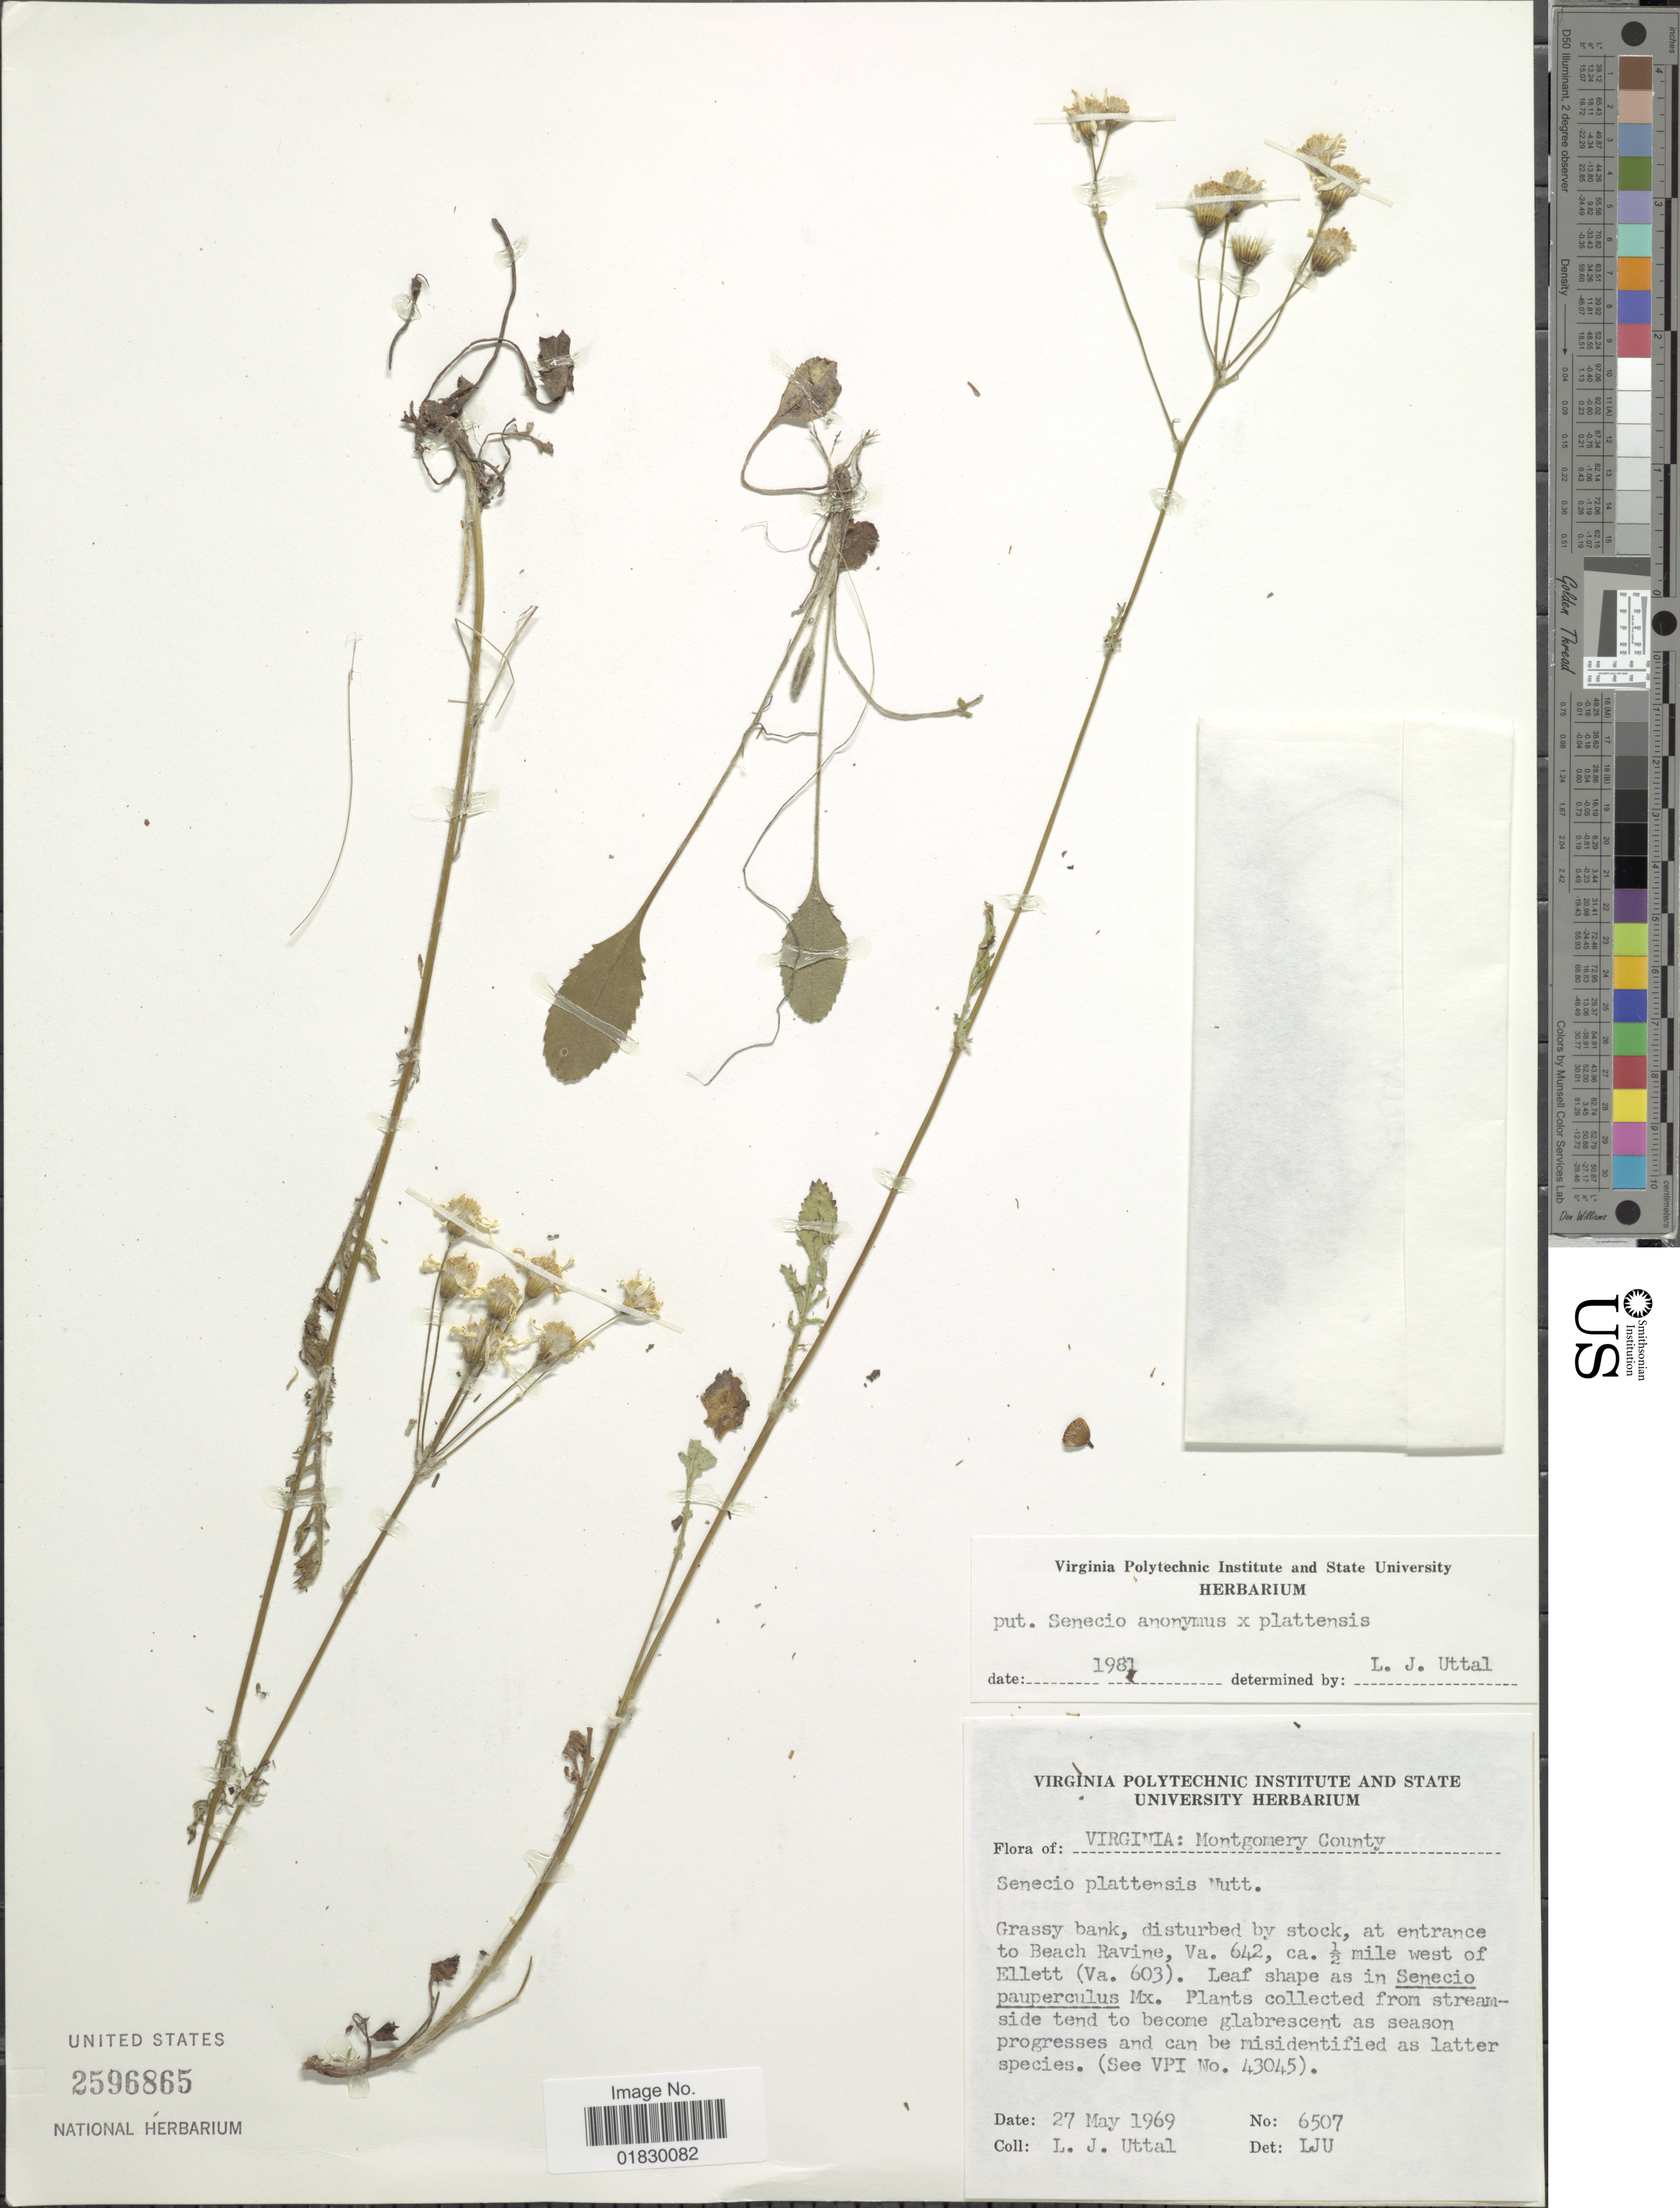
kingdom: Plantae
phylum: Tracheophyta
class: Magnoliopsida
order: Asterales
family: Asteraceae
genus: Packera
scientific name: Packera anonyma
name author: (Alph. Wood) W.A. Weber & Á. Löve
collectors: L. Uttal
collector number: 6507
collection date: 1969-05-27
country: United States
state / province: Virginia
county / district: Montgomery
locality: Virginia: Montgomery County, Grassy bank, disturbed by stock, at entrance to Beach Ravine, Va. 642, ½ miles west of Ellett (Va. 603)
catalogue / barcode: US 2596865